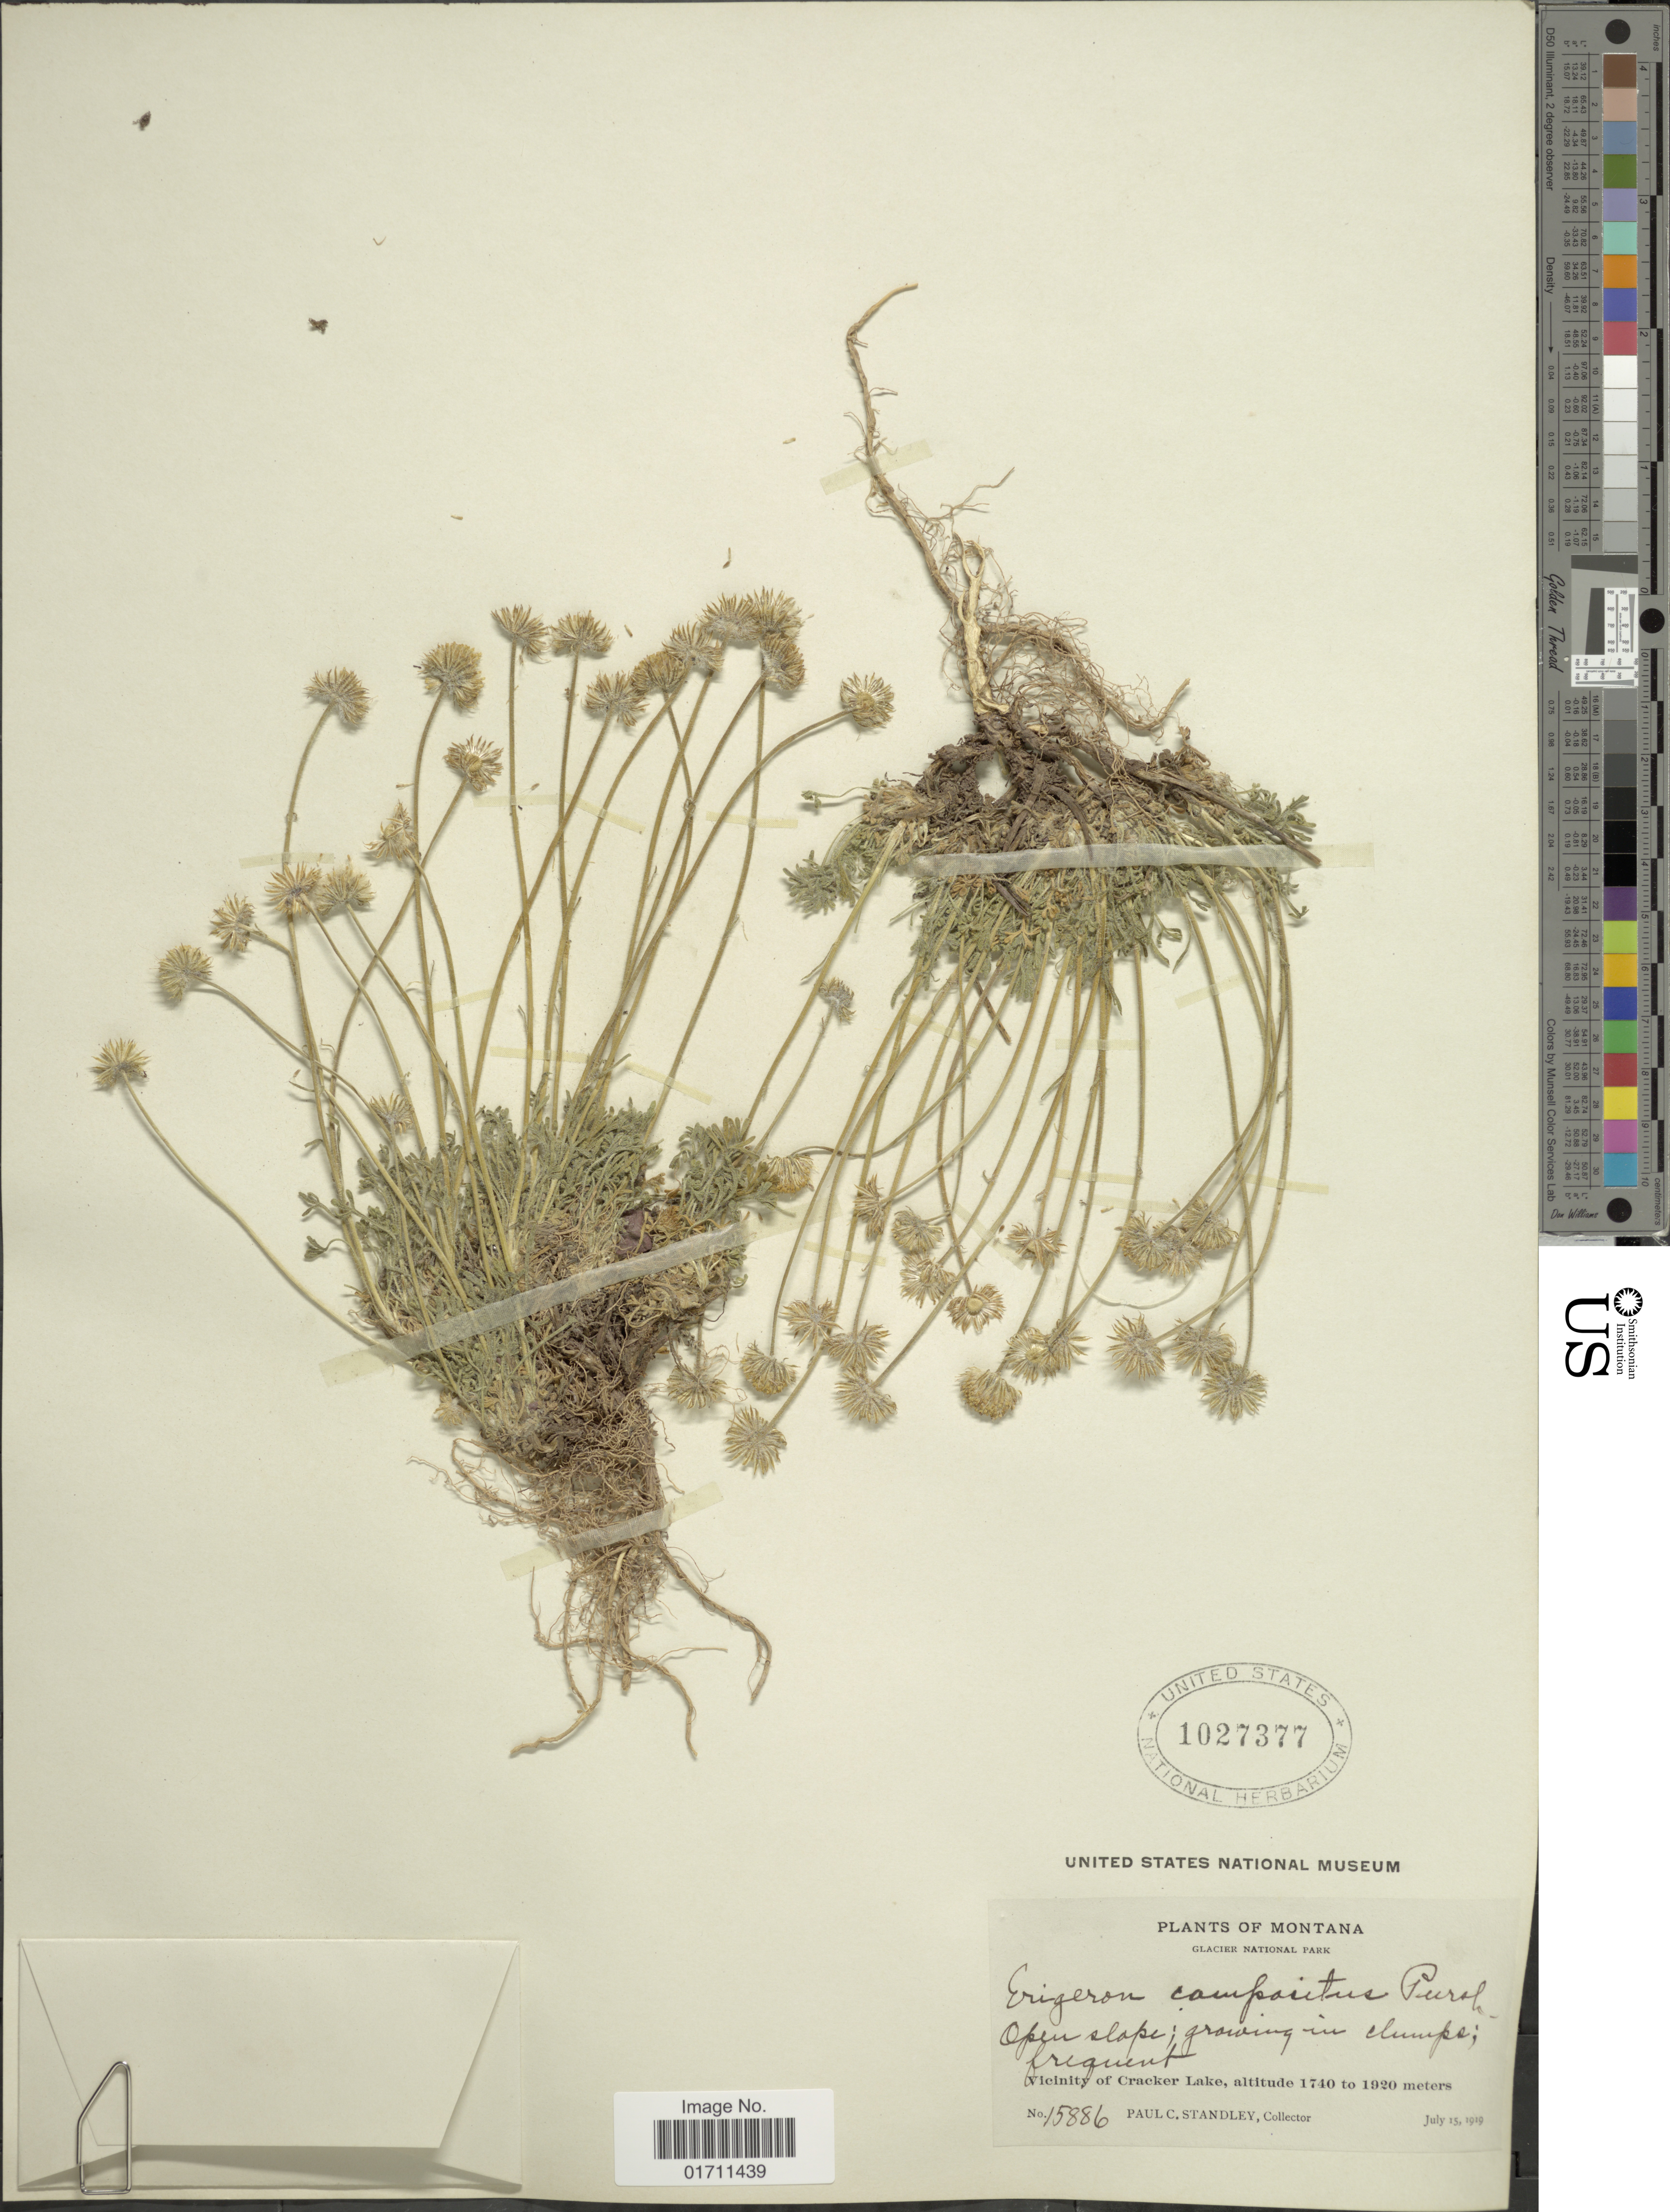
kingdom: Plantae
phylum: Tracheophyta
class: Magnoliopsida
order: Asterales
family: Asteraceae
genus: Erigeron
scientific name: Erigeron compositus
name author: Pursh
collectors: P. C. Standley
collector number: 15886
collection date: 1919-07-15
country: United States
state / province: Montana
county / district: Glacier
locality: Glacier National Park, Open slope; growing in clumps; frequent, Vicinity of Craker Lake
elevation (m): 1740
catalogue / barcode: US 1027377